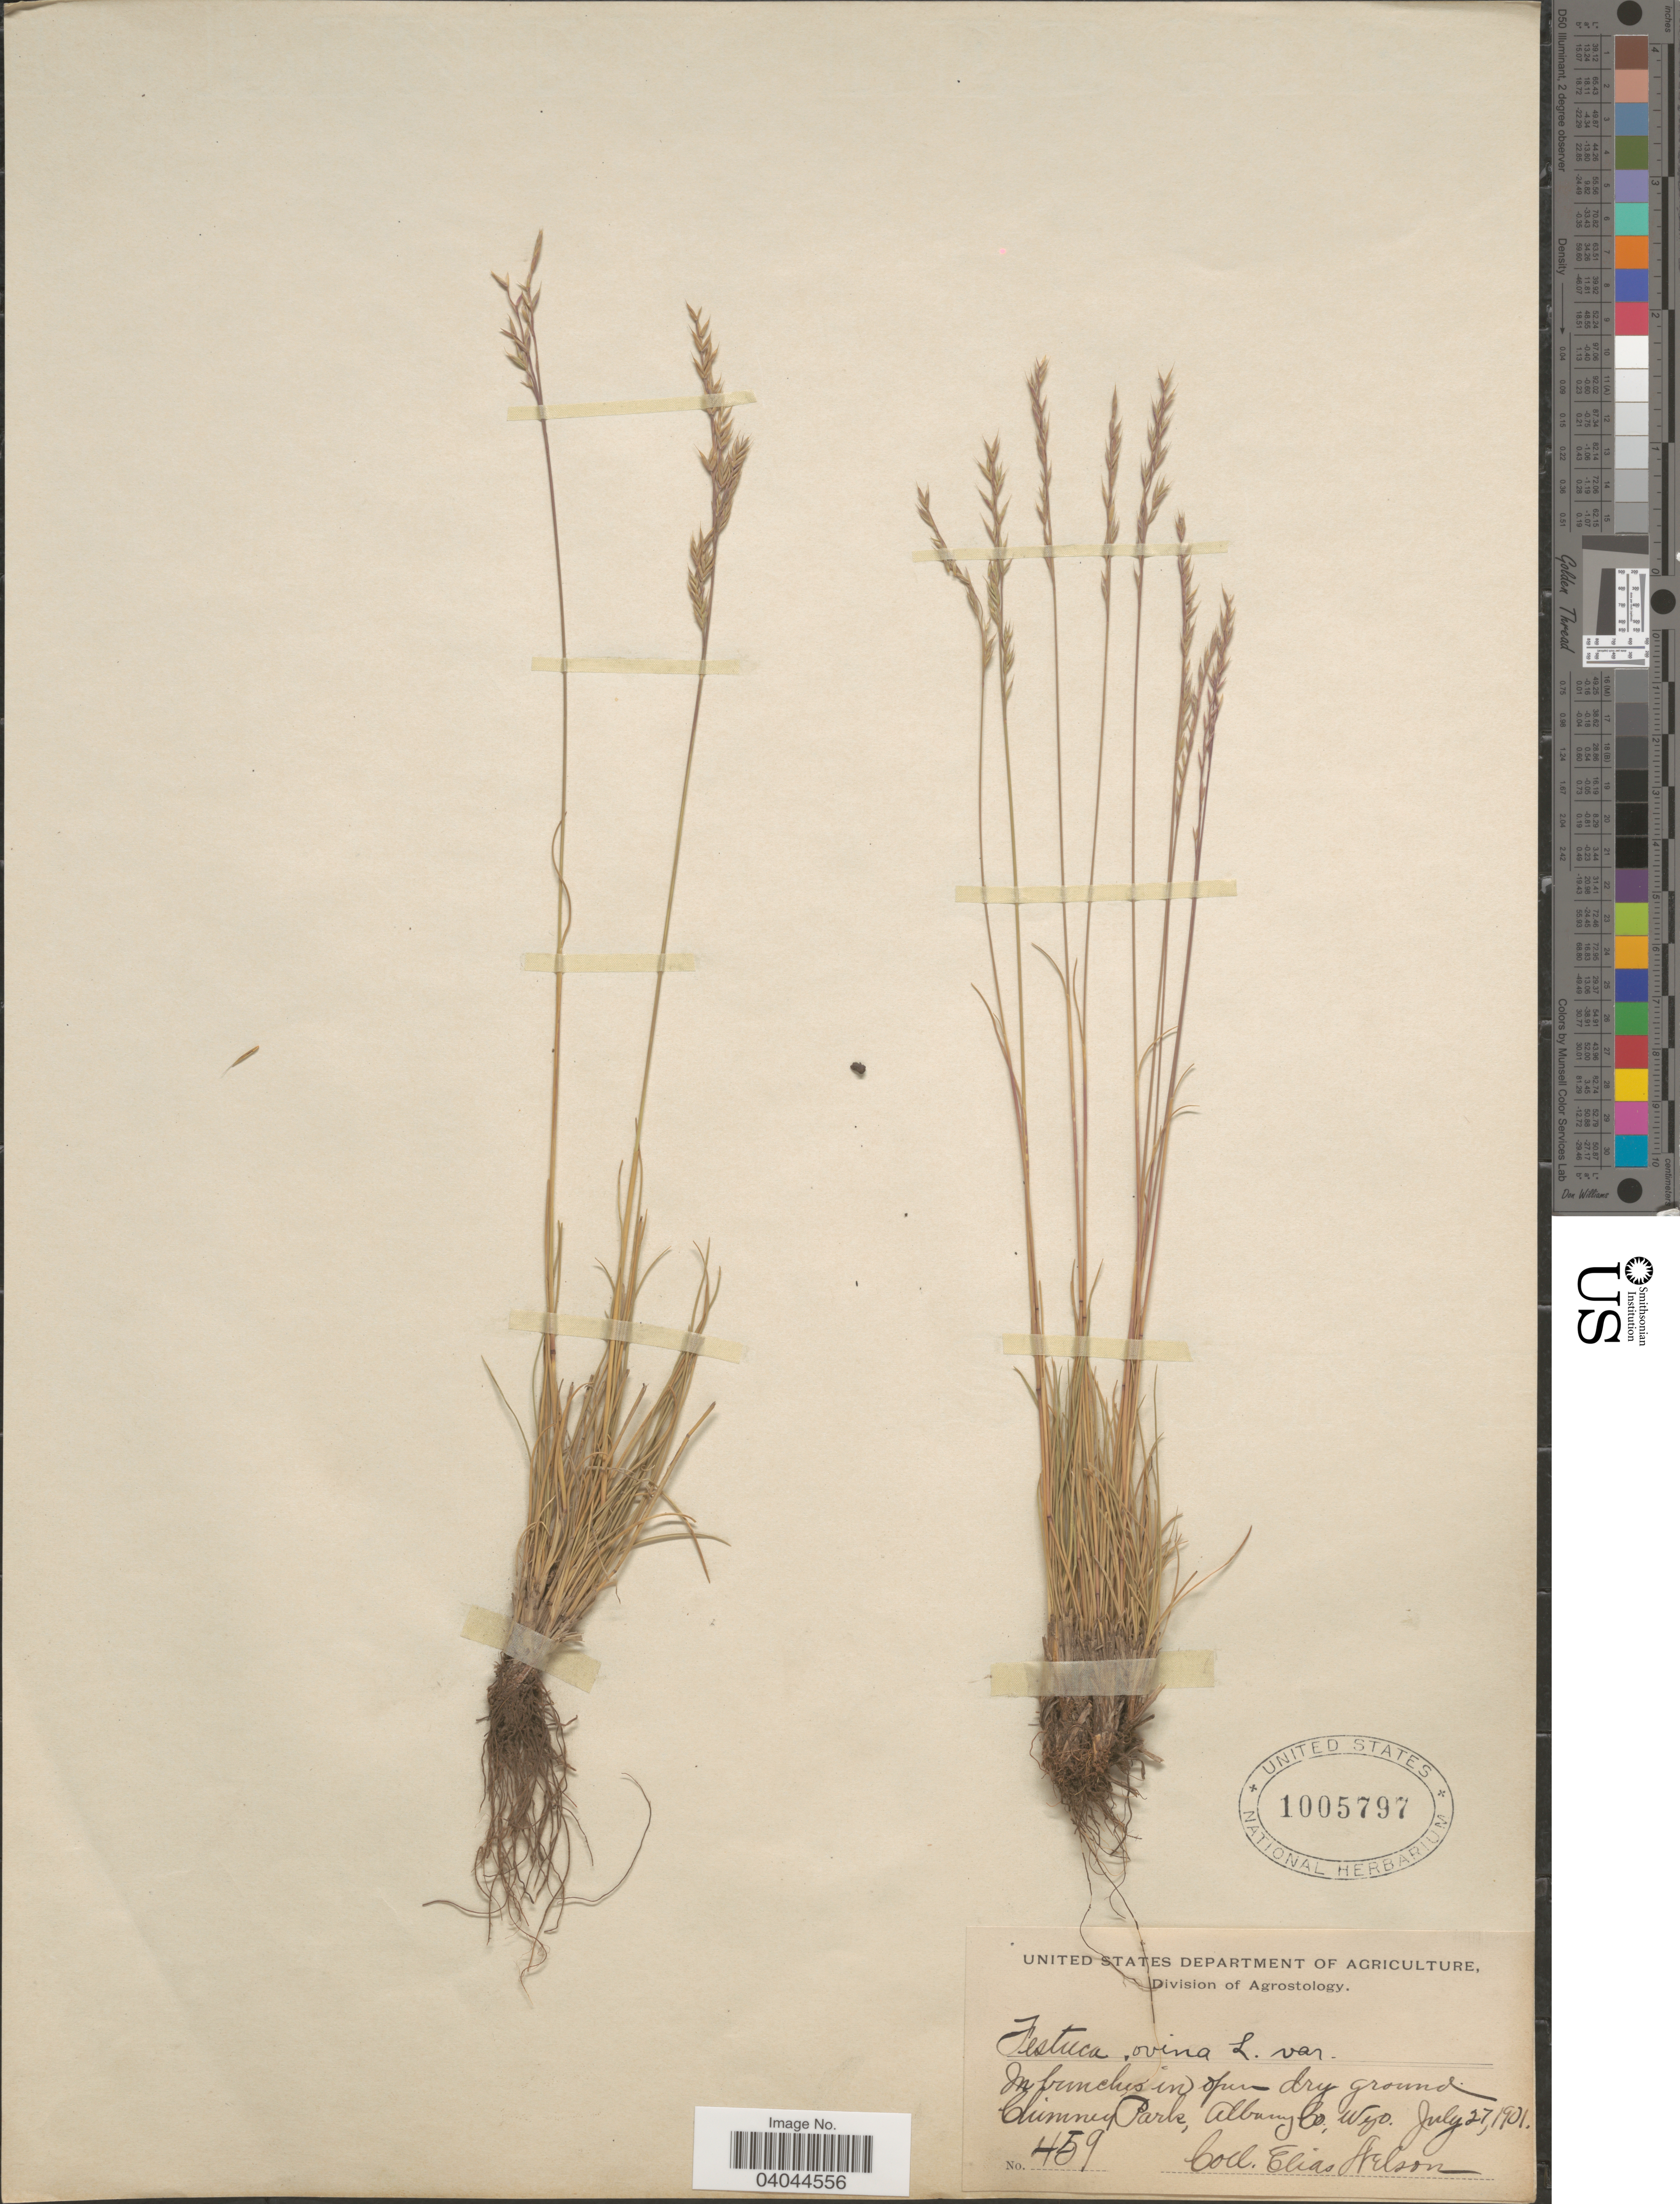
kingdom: Plantae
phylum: Tracheophyta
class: Liliopsida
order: Poales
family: Poaceae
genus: Festuca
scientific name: Festuca ovina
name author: L.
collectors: E. Nelson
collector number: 459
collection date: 1901-07-27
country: United States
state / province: Wyoming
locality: In bunches in open dry ground Chimney Park, Albany Co.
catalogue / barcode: US 1005797